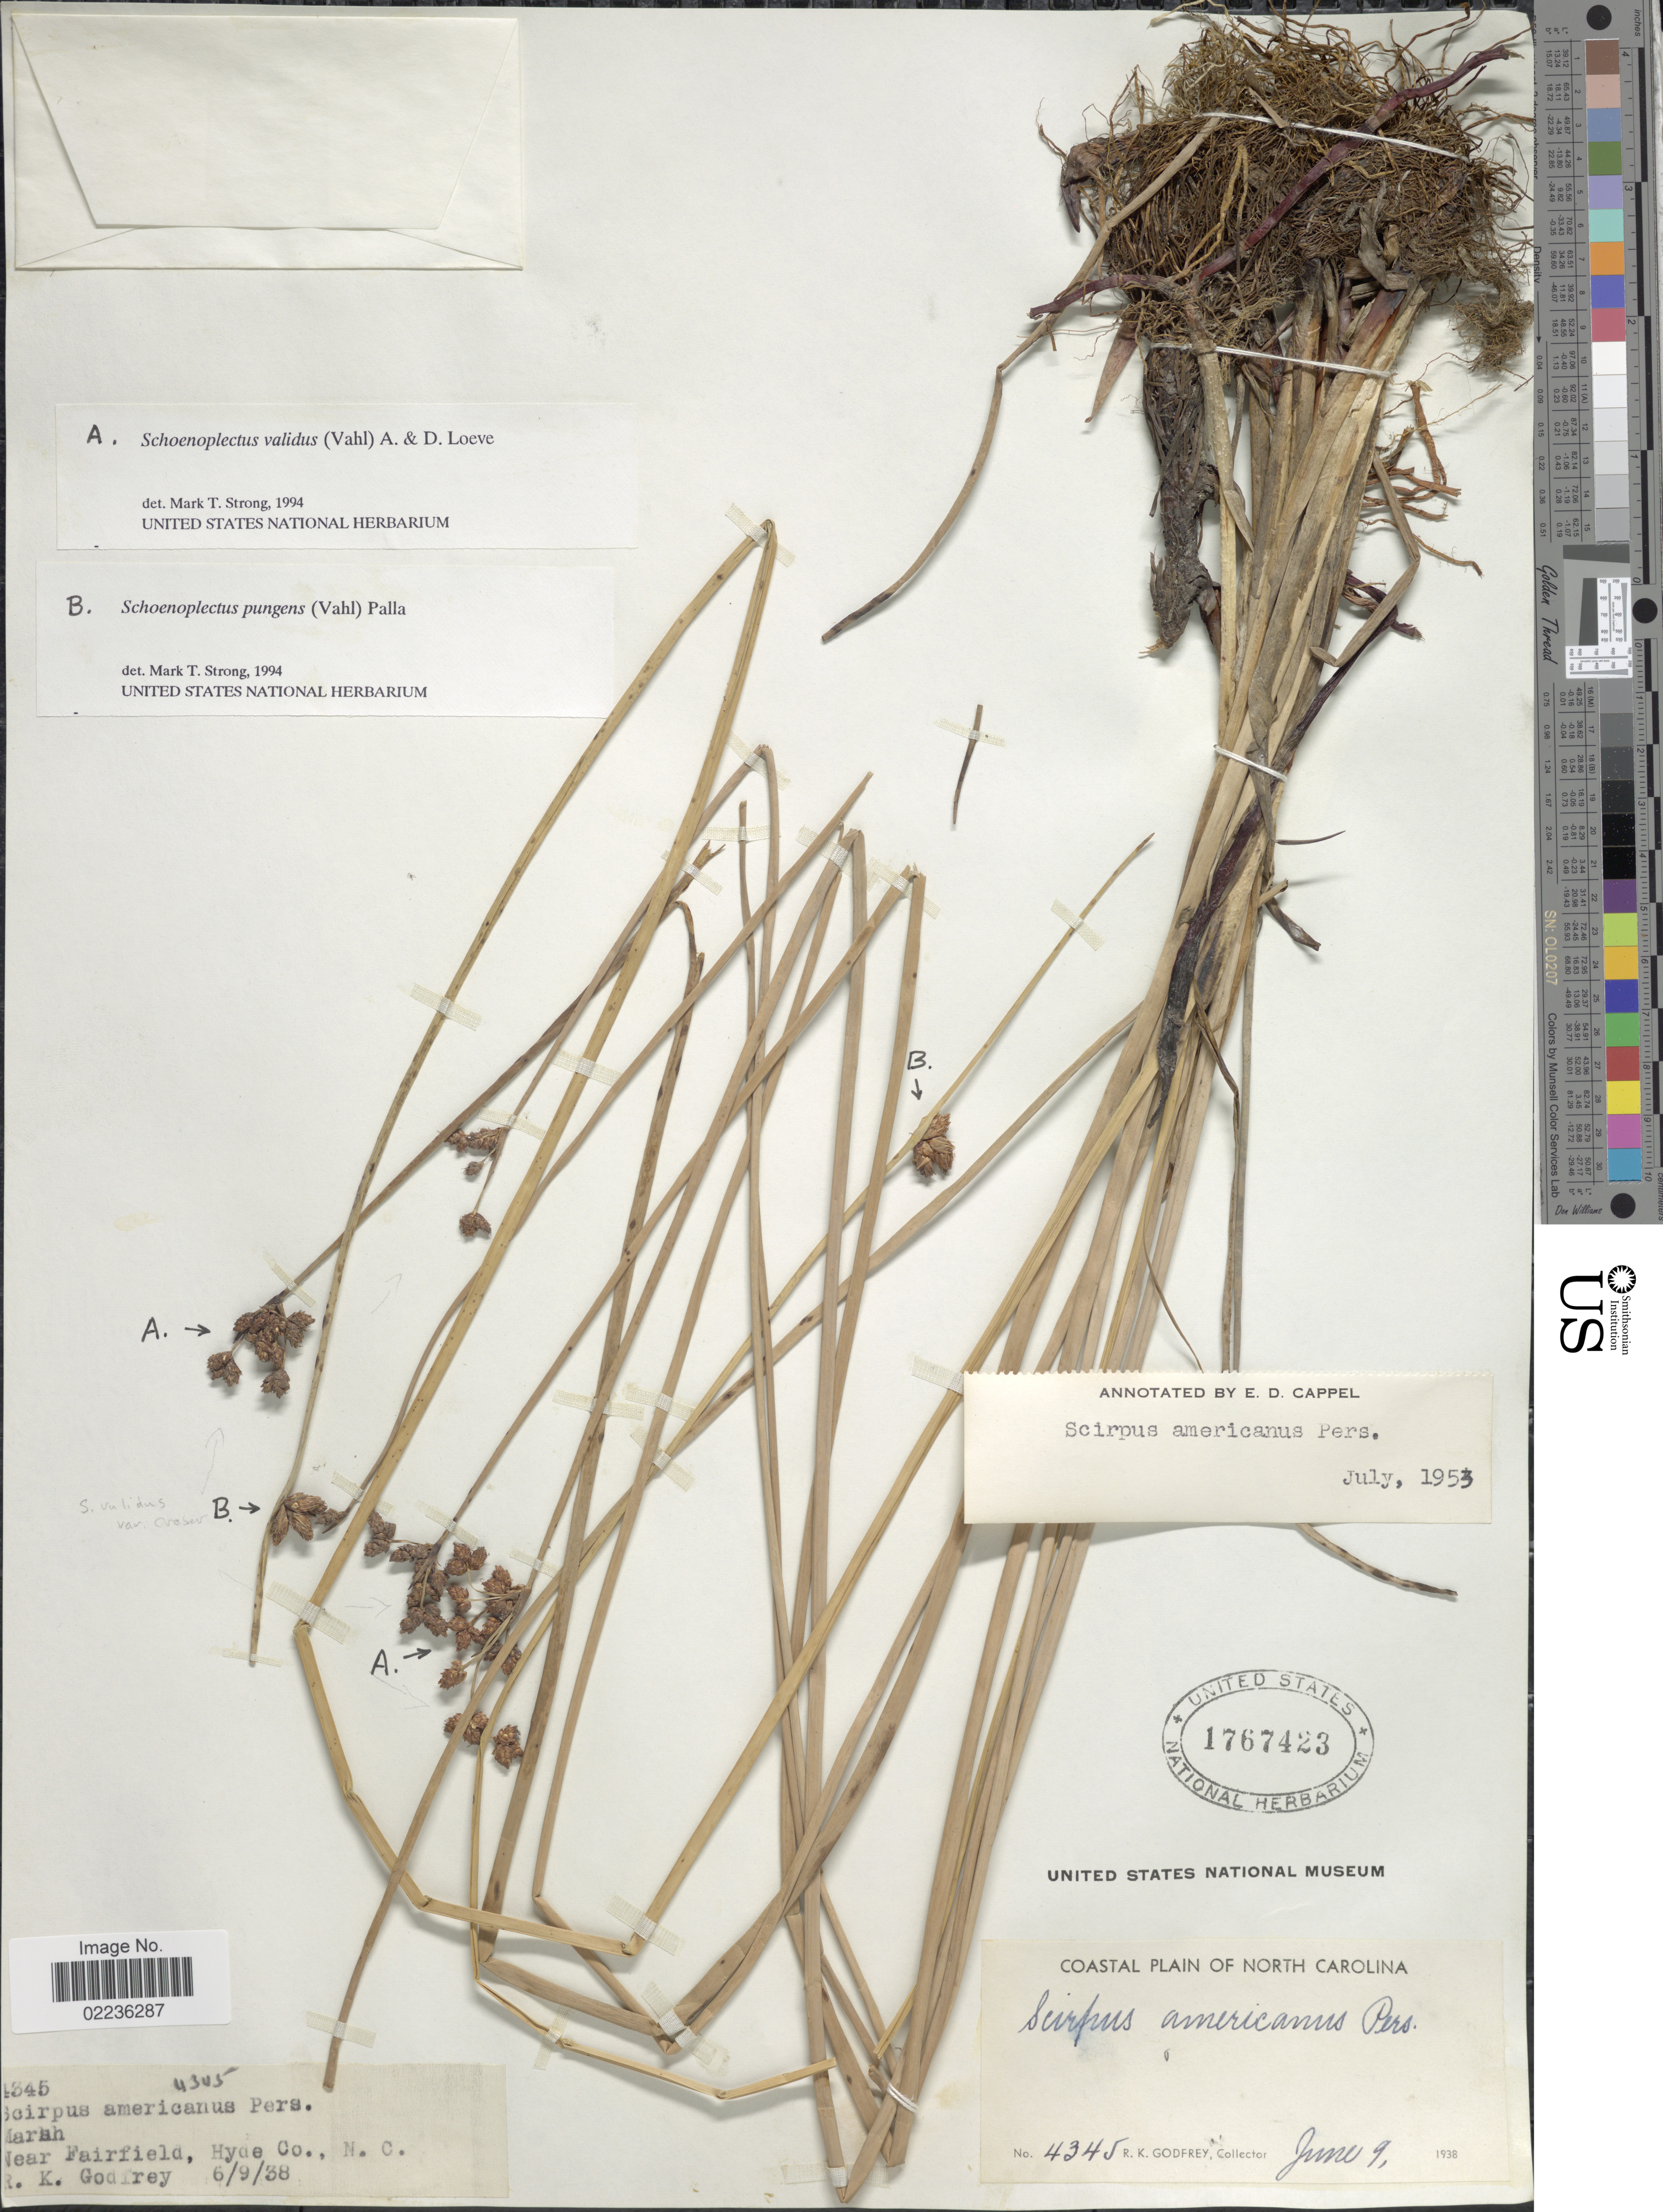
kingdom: Plantae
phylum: Tracheophyta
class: Liliopsida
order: Poales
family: Cyperaceae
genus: Schoenoplectus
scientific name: Schoenoplectus pungens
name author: (Vahl) Palla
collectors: R. K. Godfrey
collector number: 4345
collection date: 1938-06-09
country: United States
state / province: North Carolina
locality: Coastal Plain. Marsh. Near Faifield, Hyde Co., N.C.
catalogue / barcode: US 1767423